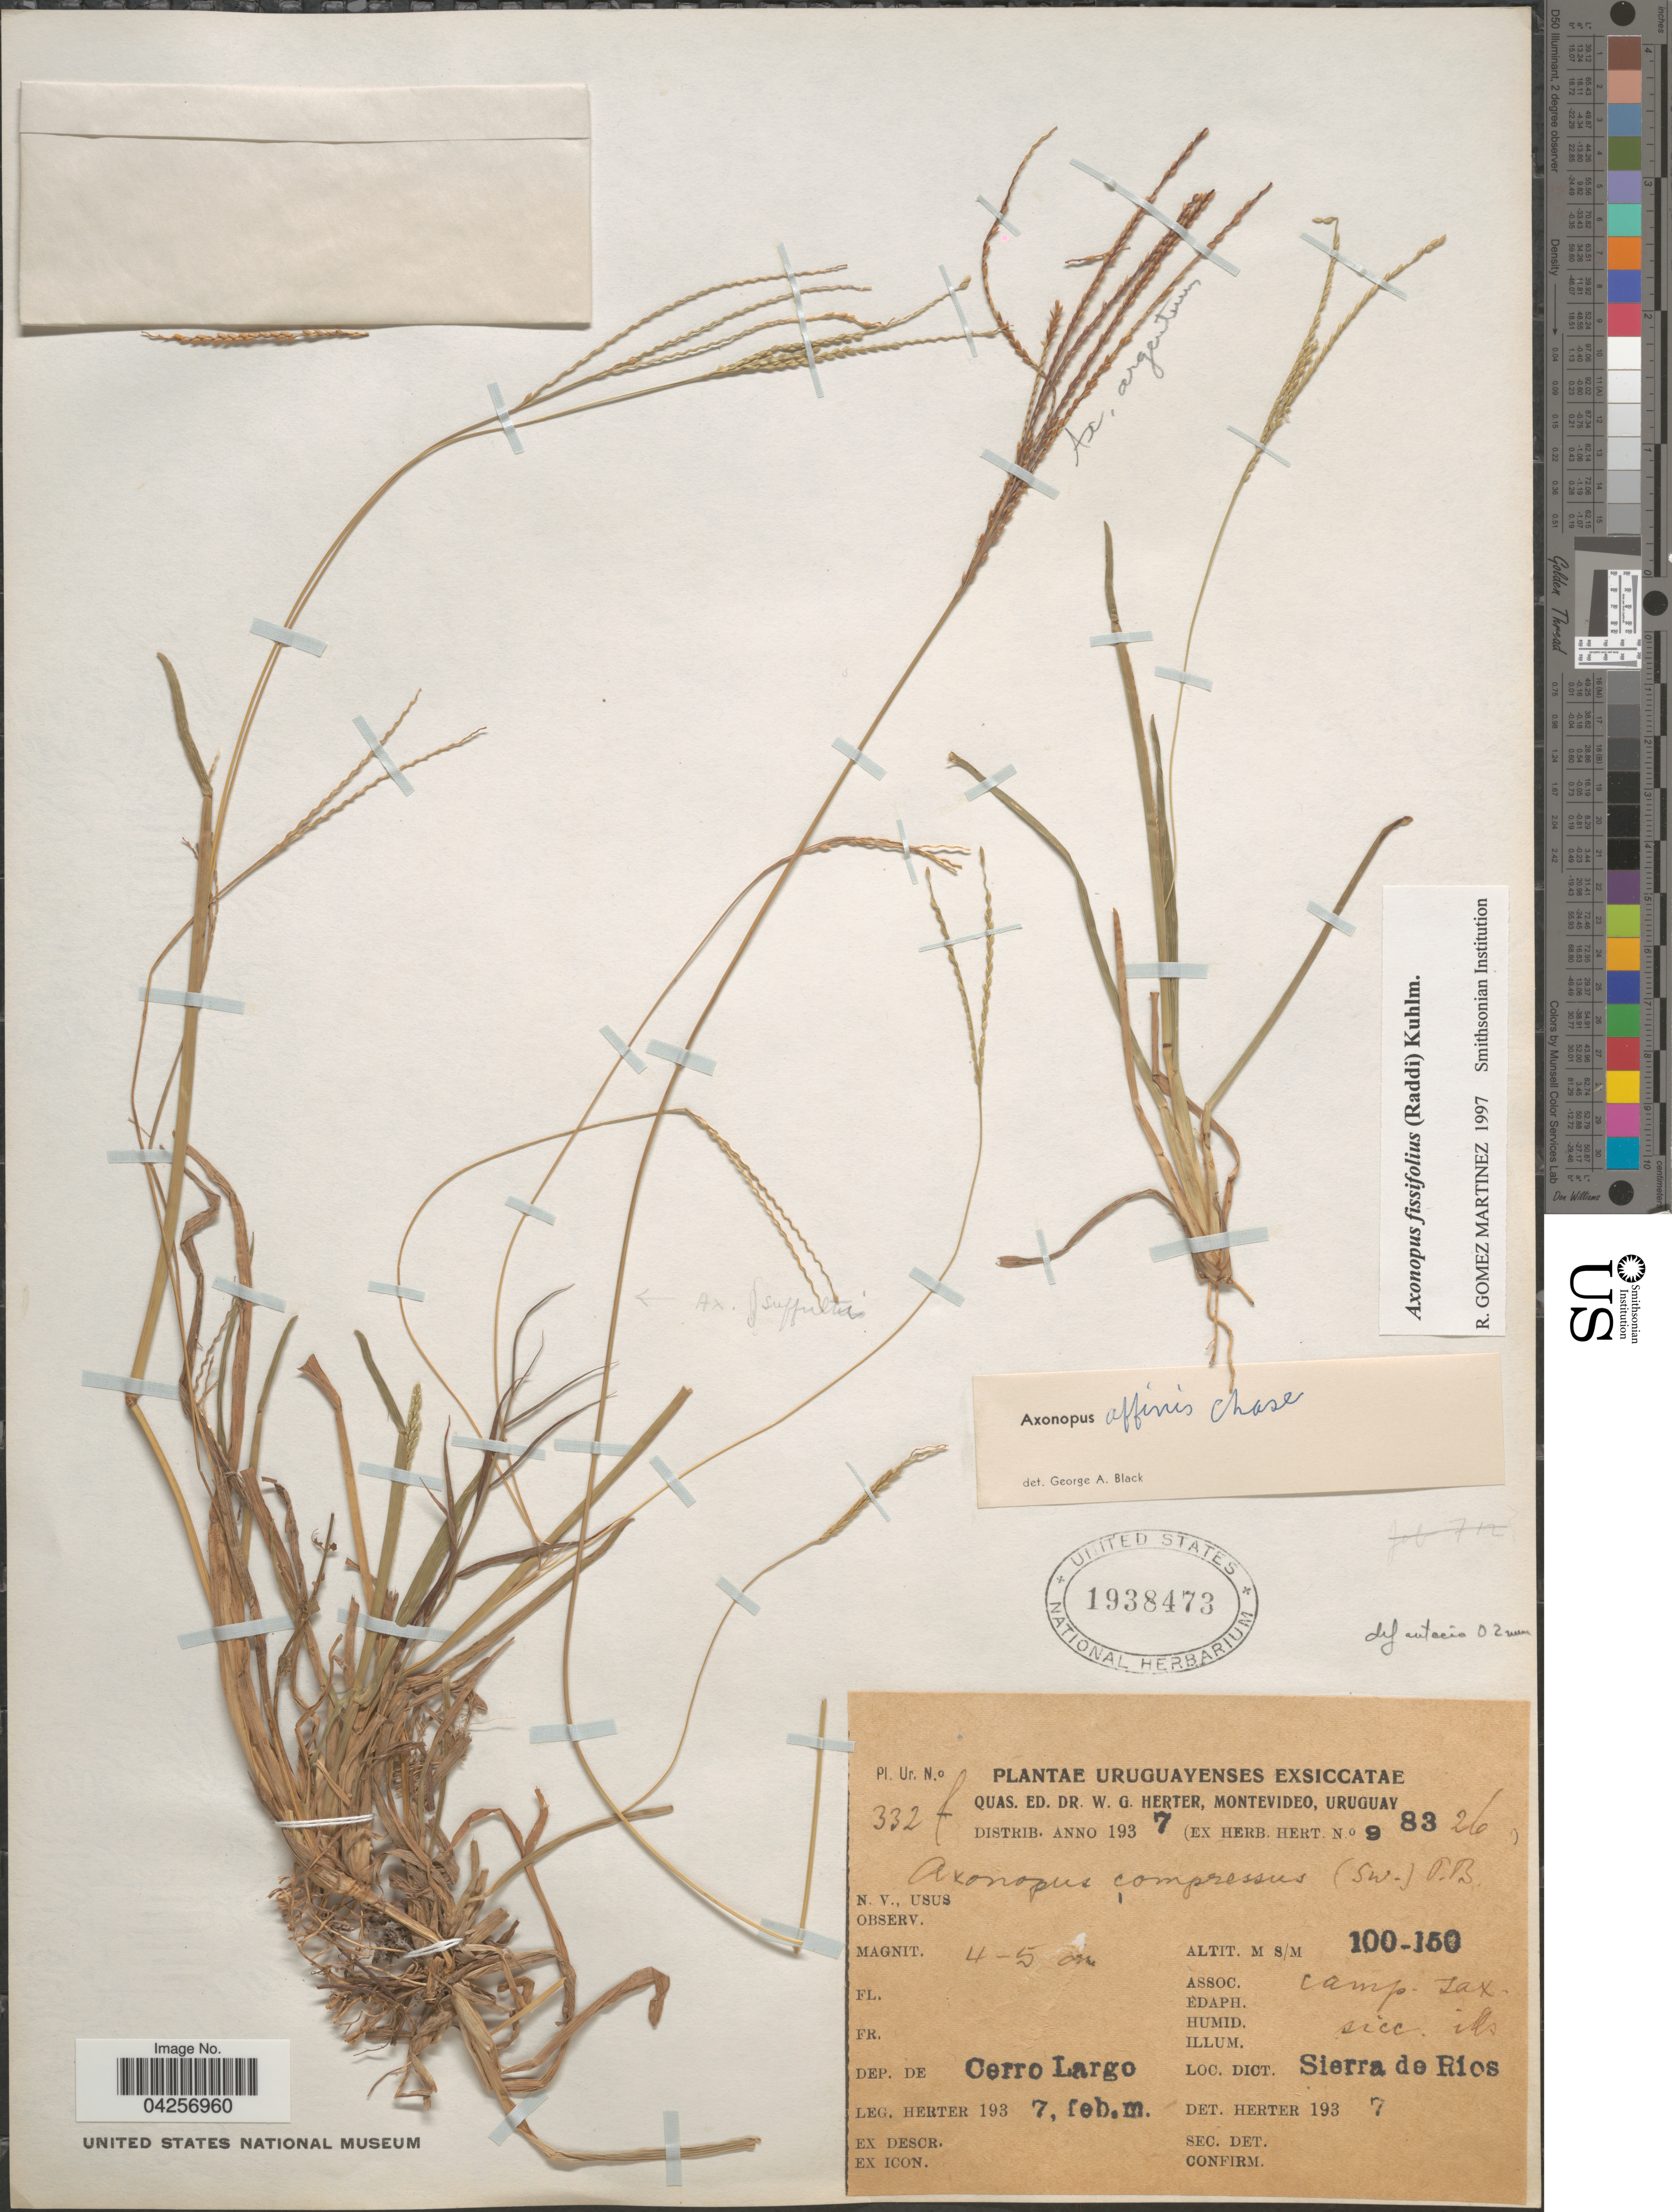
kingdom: Plantae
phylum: Tracheophyta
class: Liliopsida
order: Poales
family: Poaceae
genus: Axonopus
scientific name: Axonopus fissifolius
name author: (Raddi) Kuhlm.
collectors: W. G. Herter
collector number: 98326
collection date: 1937-02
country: Uruguay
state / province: Cerro Largo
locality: Dep. De Cerro Largo. Sierra de Rios.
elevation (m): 100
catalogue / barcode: US 1938473